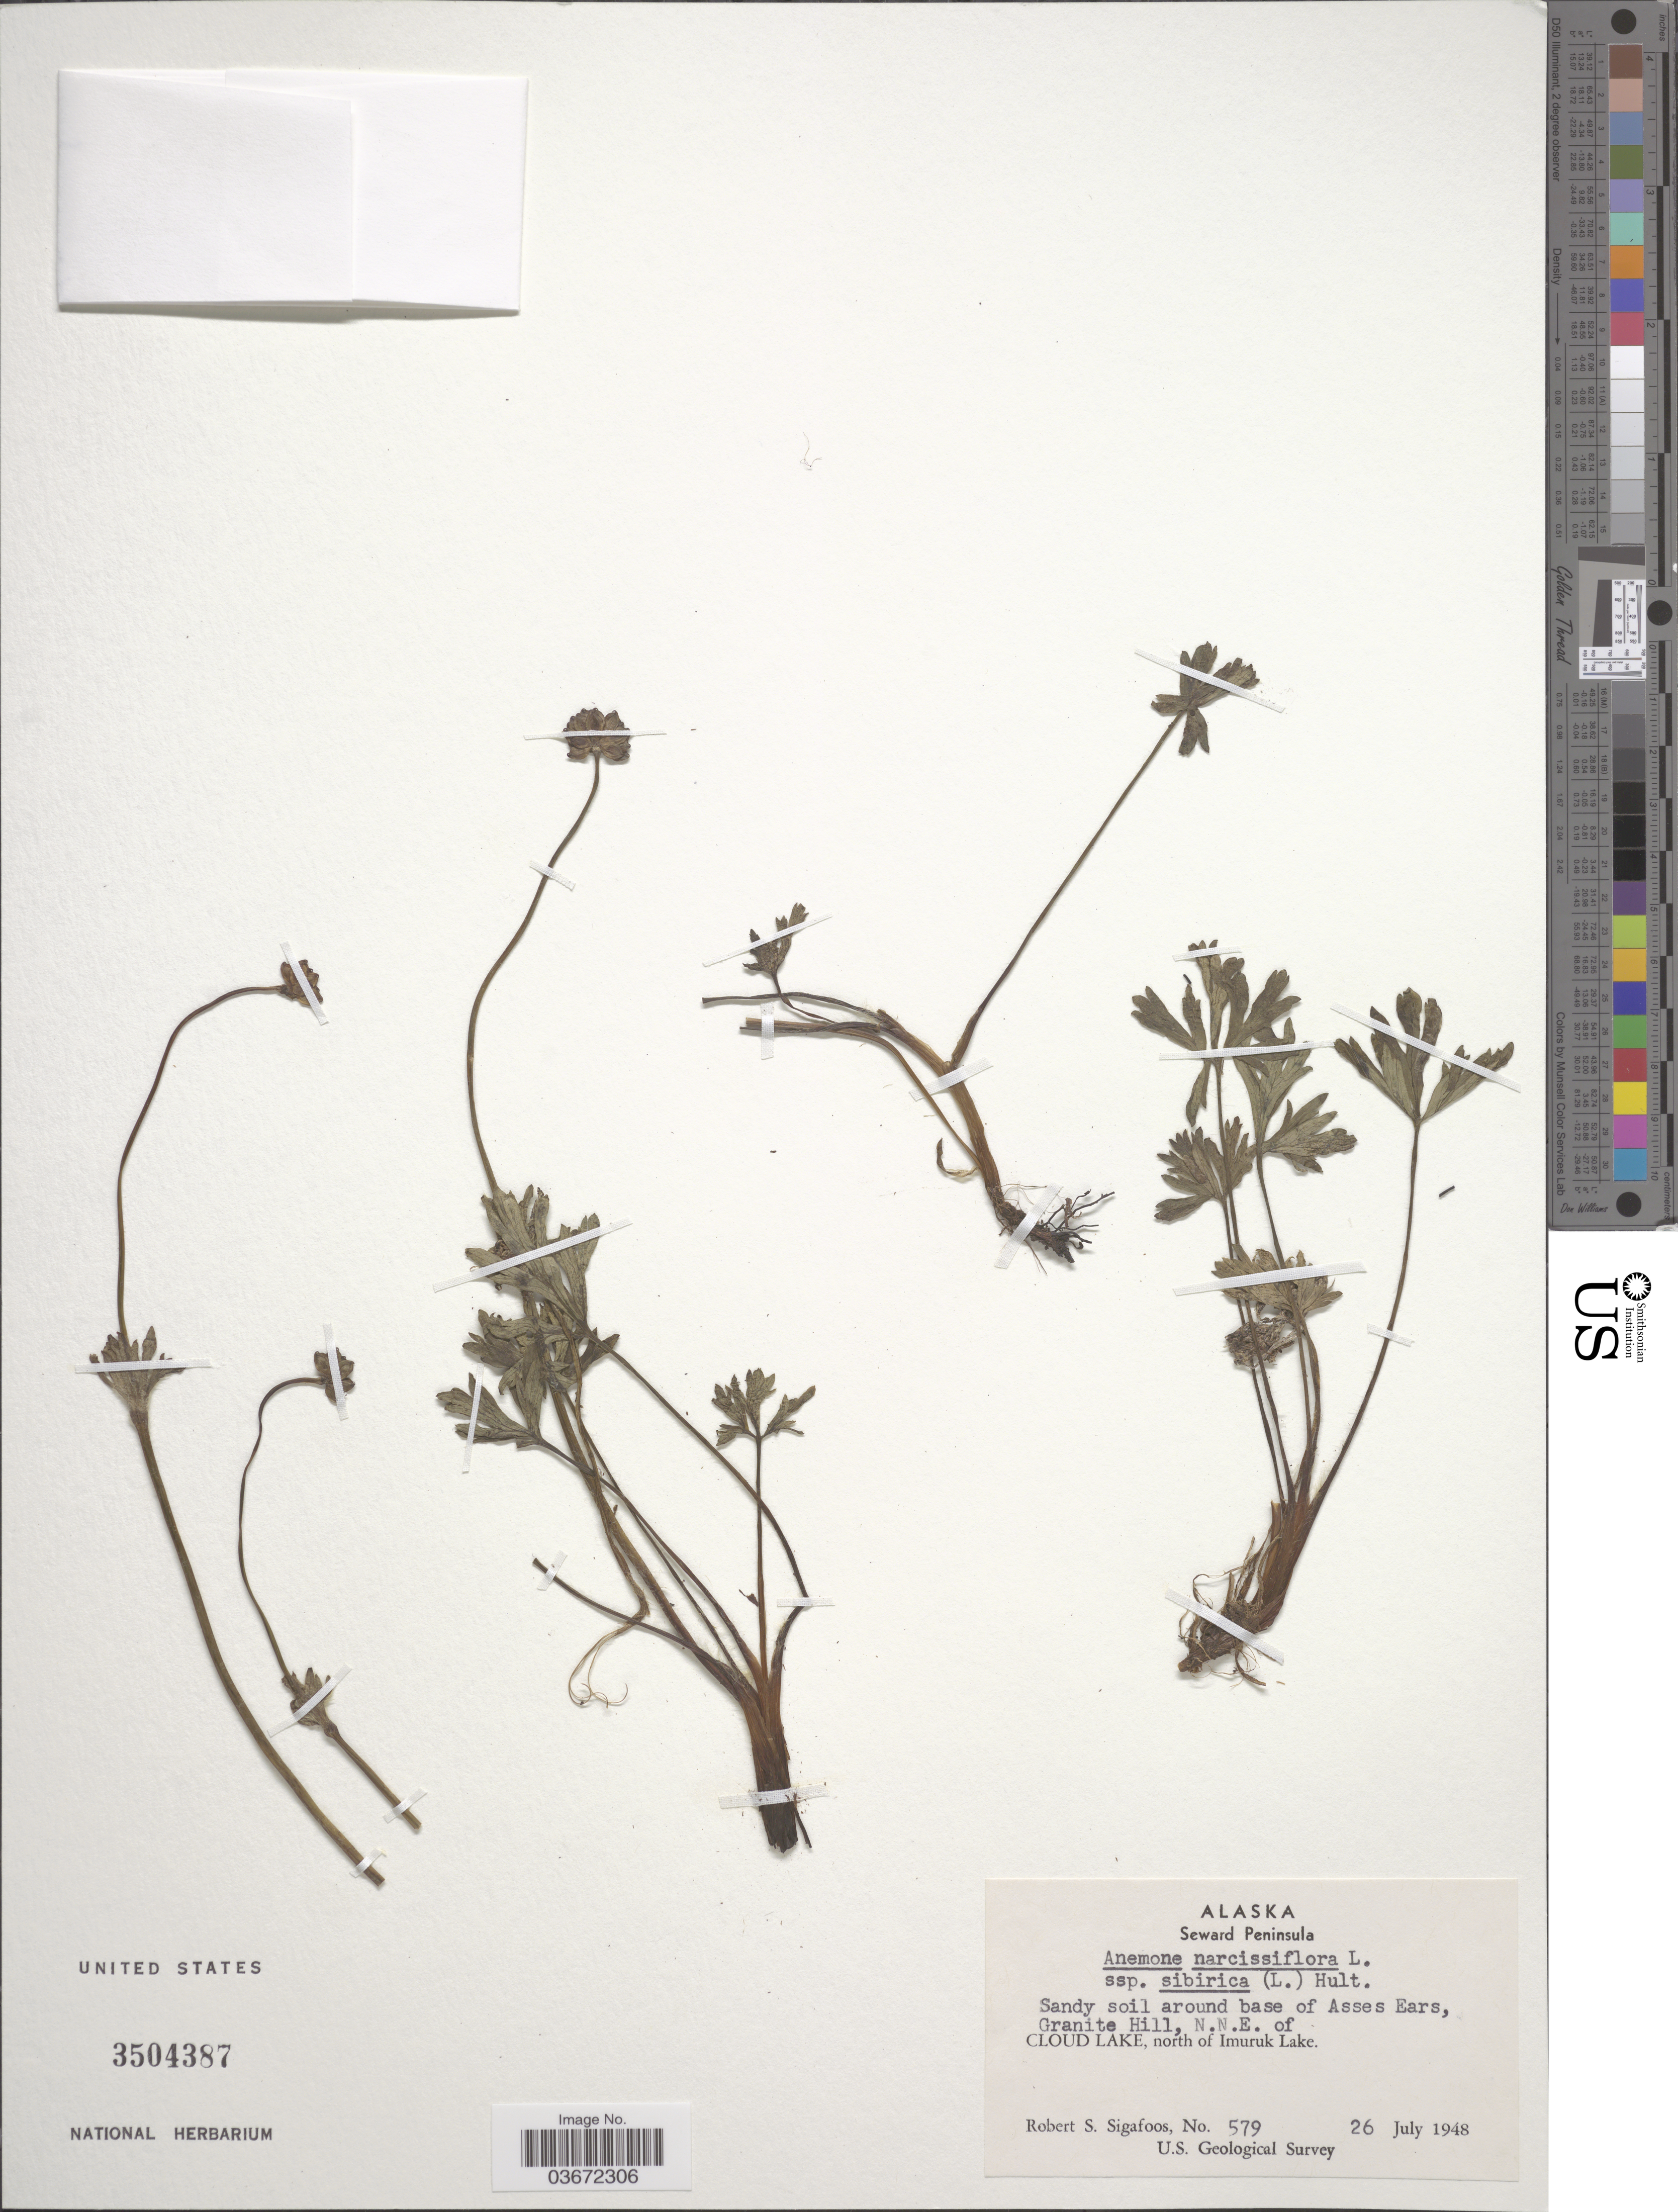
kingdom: Plantae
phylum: Tracheophyta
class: Magnoliopsida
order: Ranunculales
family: Ranunculaceae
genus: Anemone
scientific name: Anemone narcissiflora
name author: L.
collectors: R. Sigafoos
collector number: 579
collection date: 1948-07-26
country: United States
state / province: Alaska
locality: Seward Peninsula. Sandy soil around base of Asses Ears, Granite Hill, N.N.E. of Cloud Lake, north of Imuruk Lake.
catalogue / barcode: US 3504387